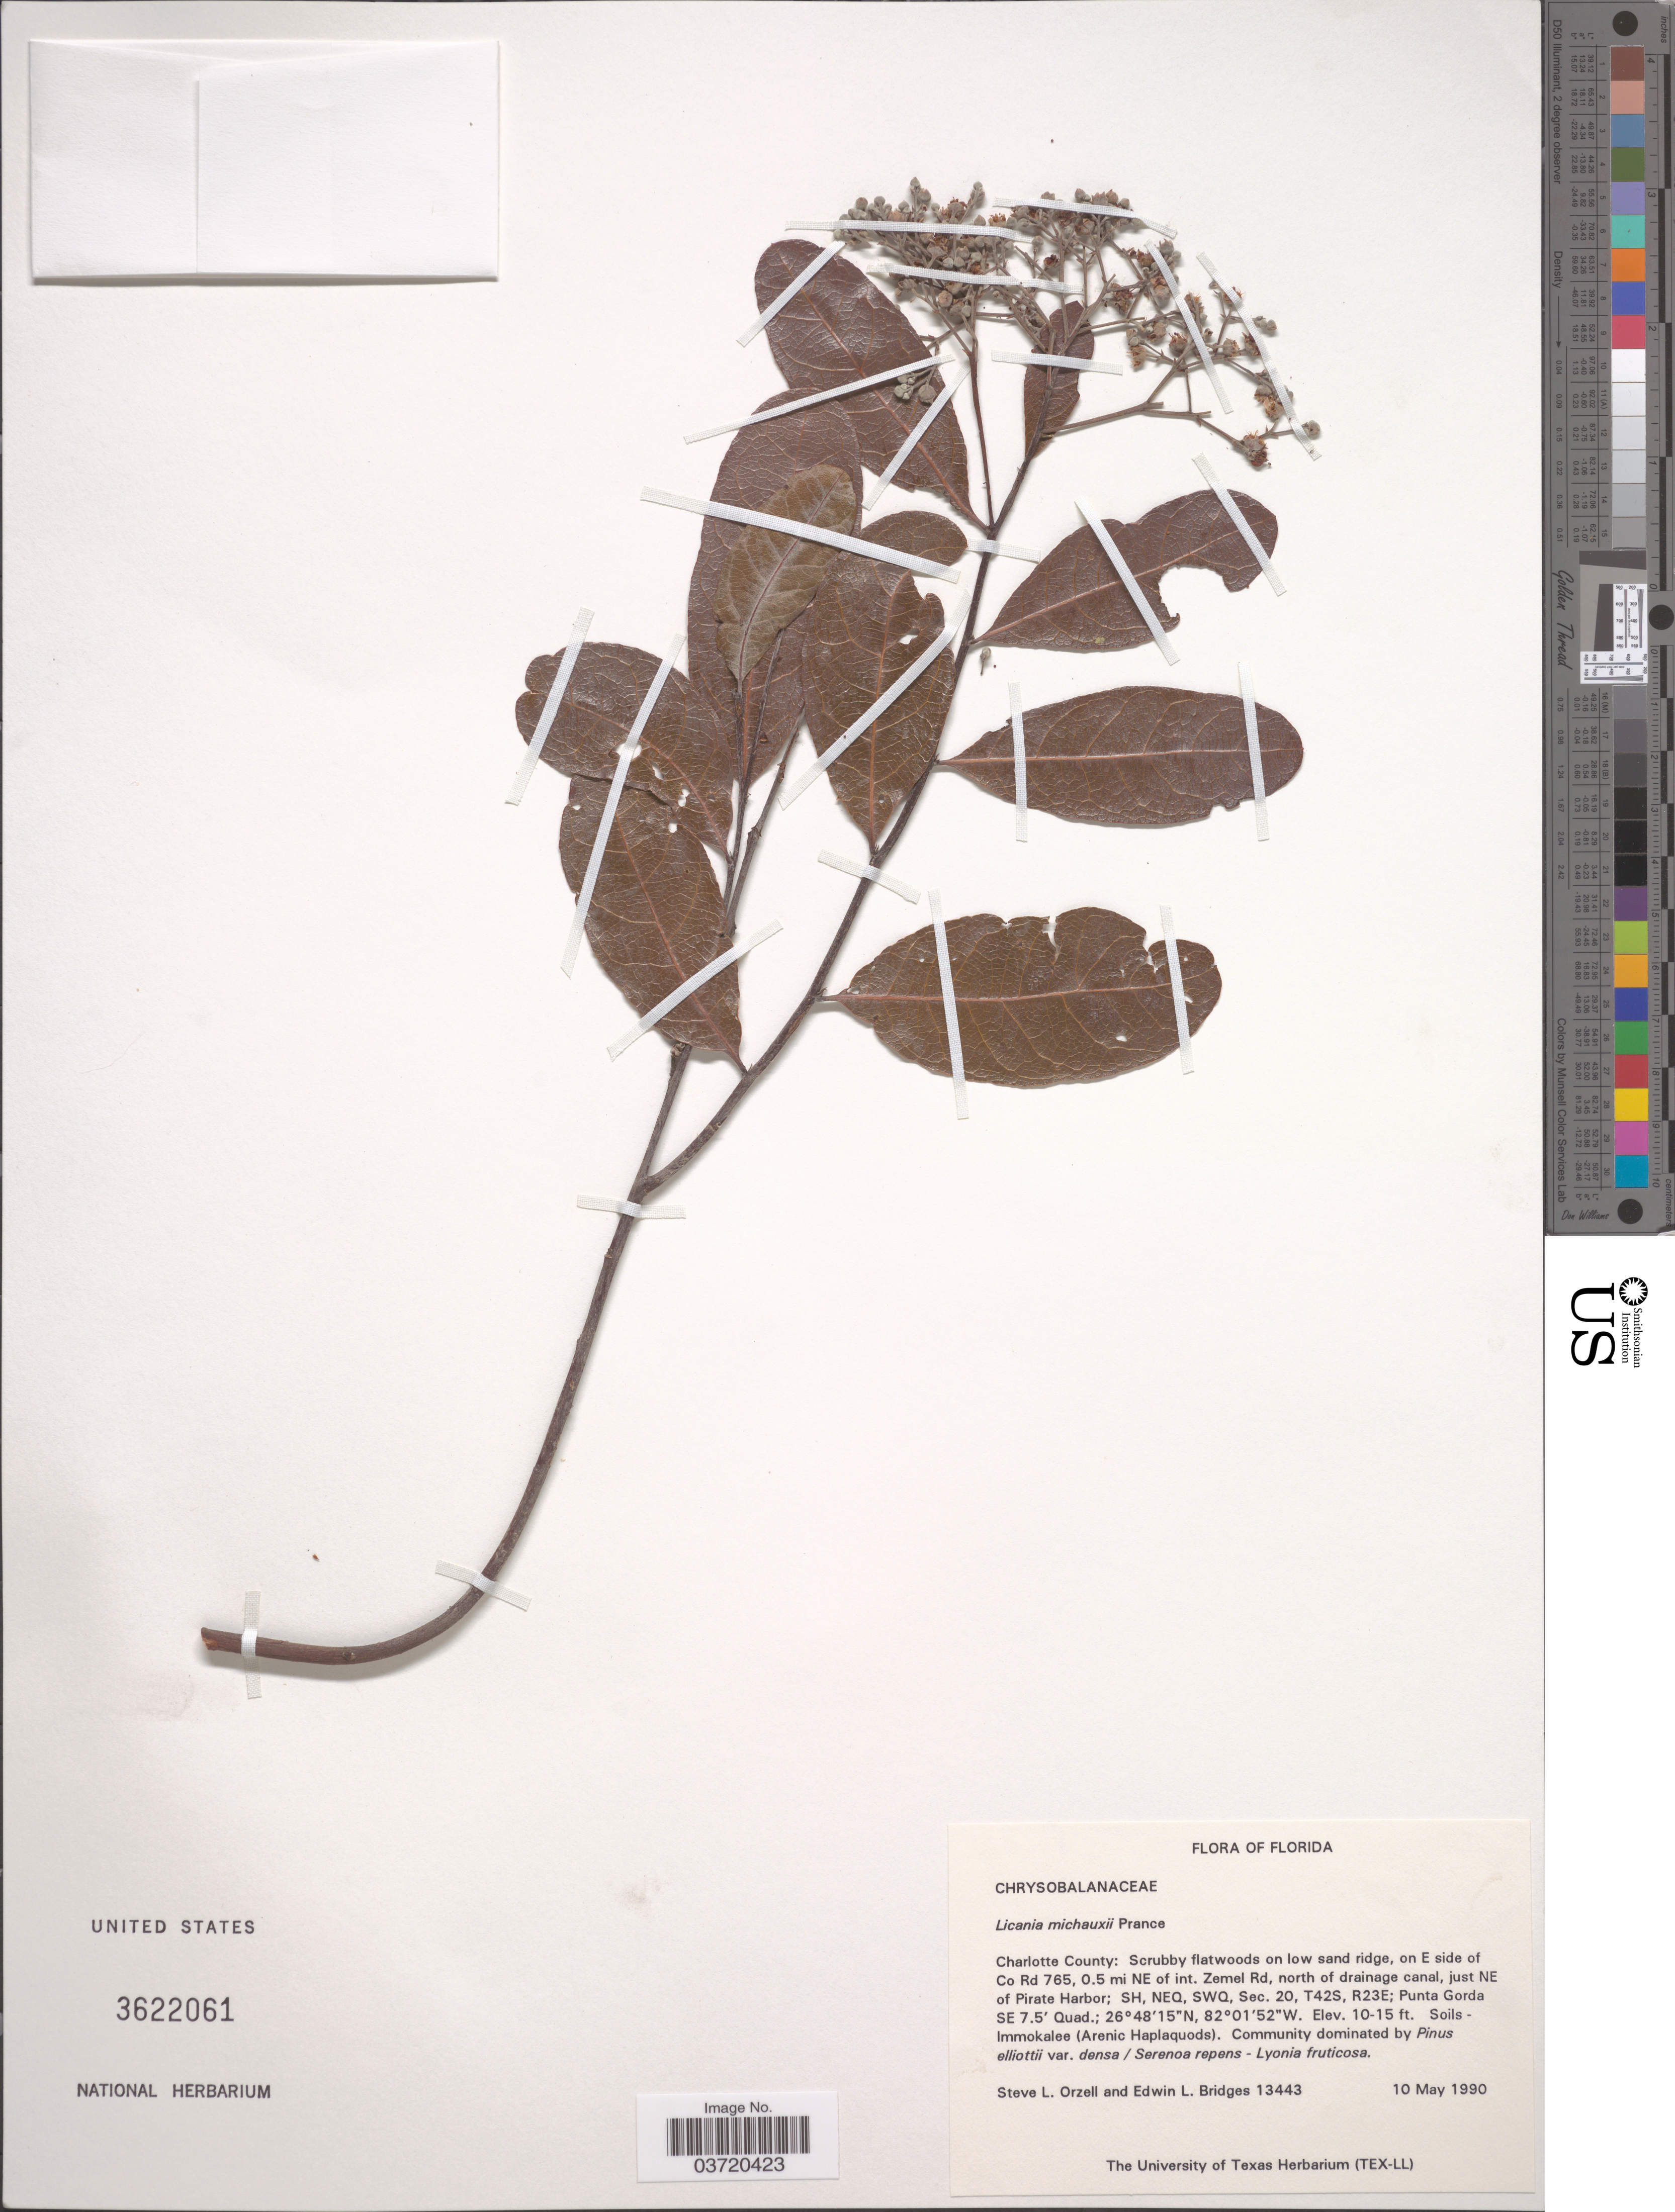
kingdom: Plantae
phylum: Tracheophyta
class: Magnoliopsida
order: Malpighiales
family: Chrysobalanaceae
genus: Geobalanus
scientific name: Geobalanus oblongifolius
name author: (Michx.) Small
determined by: Strong, M. T., (US), Smithsonian Institution - National Museum of Natural History (UNITED STATES)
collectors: S. Orzell & E. Bridges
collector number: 13443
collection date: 1990-05-10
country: United States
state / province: Florida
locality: Charlotte County: on low sand ridge, on E side of Co Rd 765, 0.5 mi NE of int. Zemel Rd, north of drainage canal, just NE of Pirate Harbor; SH, NEQ, SWQ, Sec. 20, T42S, R23E; Punta Gorda SE 7.5' Quad.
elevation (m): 3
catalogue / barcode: US 3622061